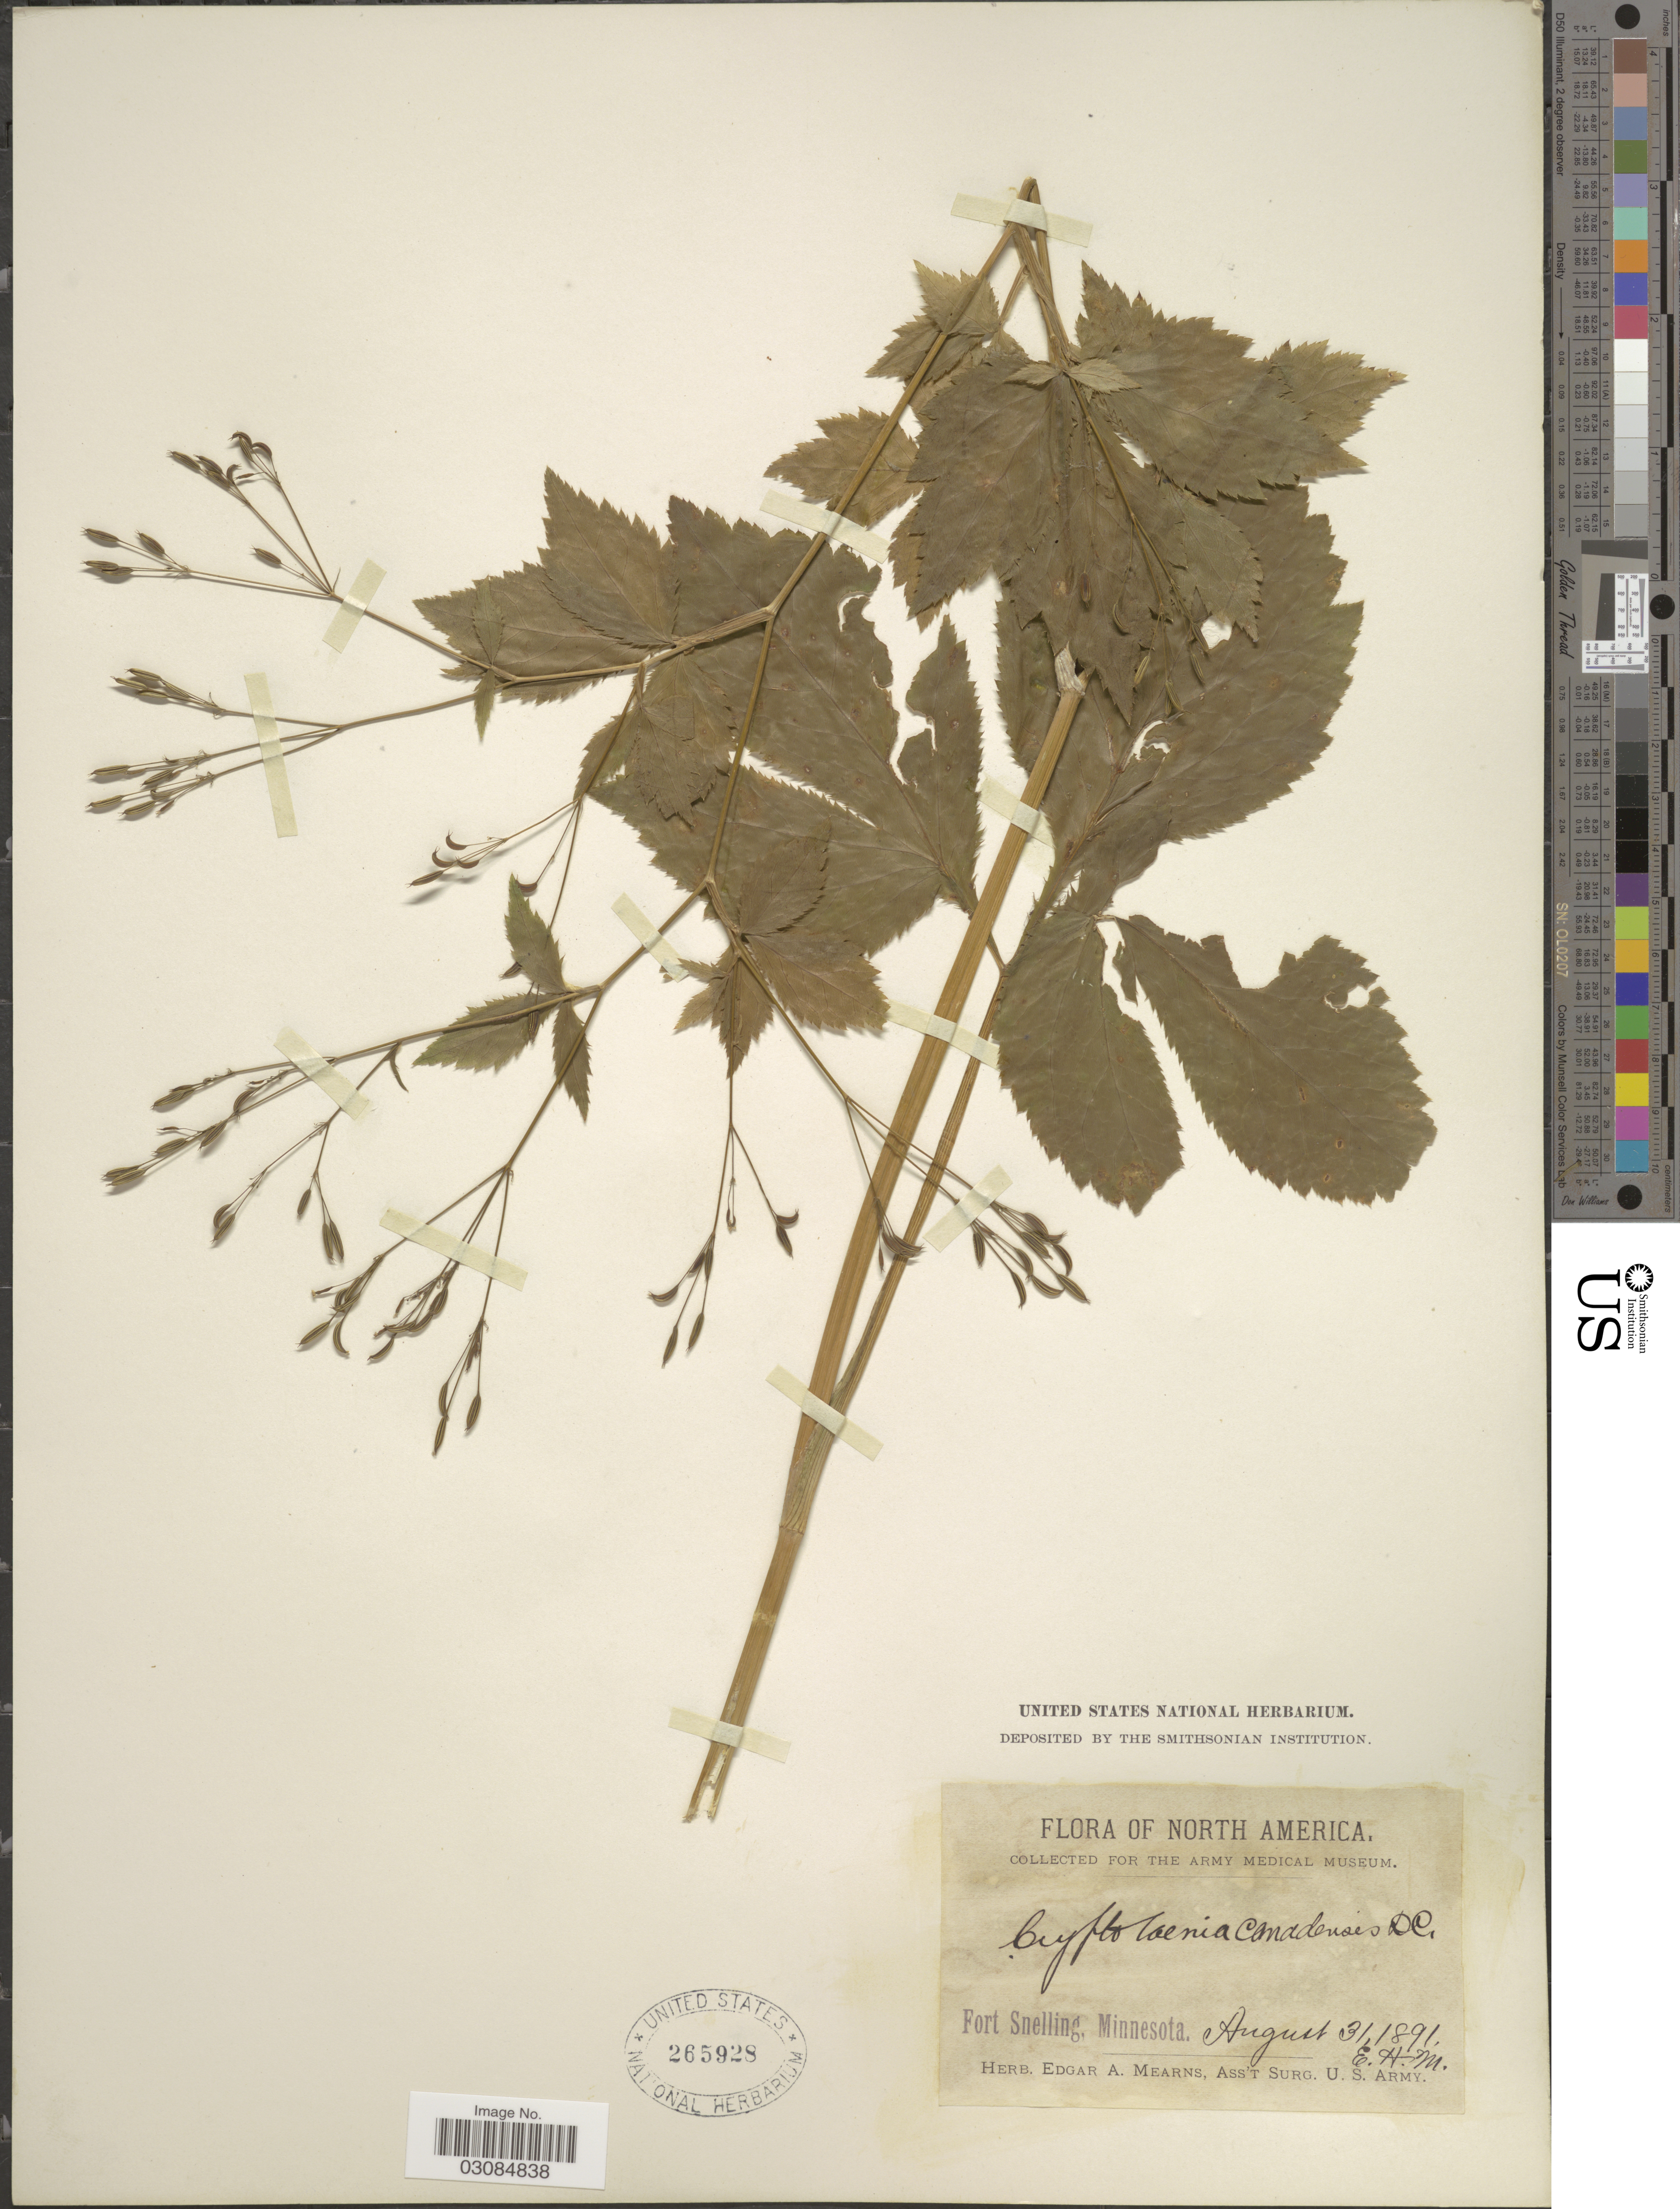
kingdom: Plantae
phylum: Tracheophyta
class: Magnoliopsida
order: Apiales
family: Apiaceae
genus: Cryptotaenia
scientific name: Cryptotaenia canadensis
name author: (L.) DC.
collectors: E. A. Mearns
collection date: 1891-08-31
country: United States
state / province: Minnesota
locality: Fort Snelling.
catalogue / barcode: US 265928